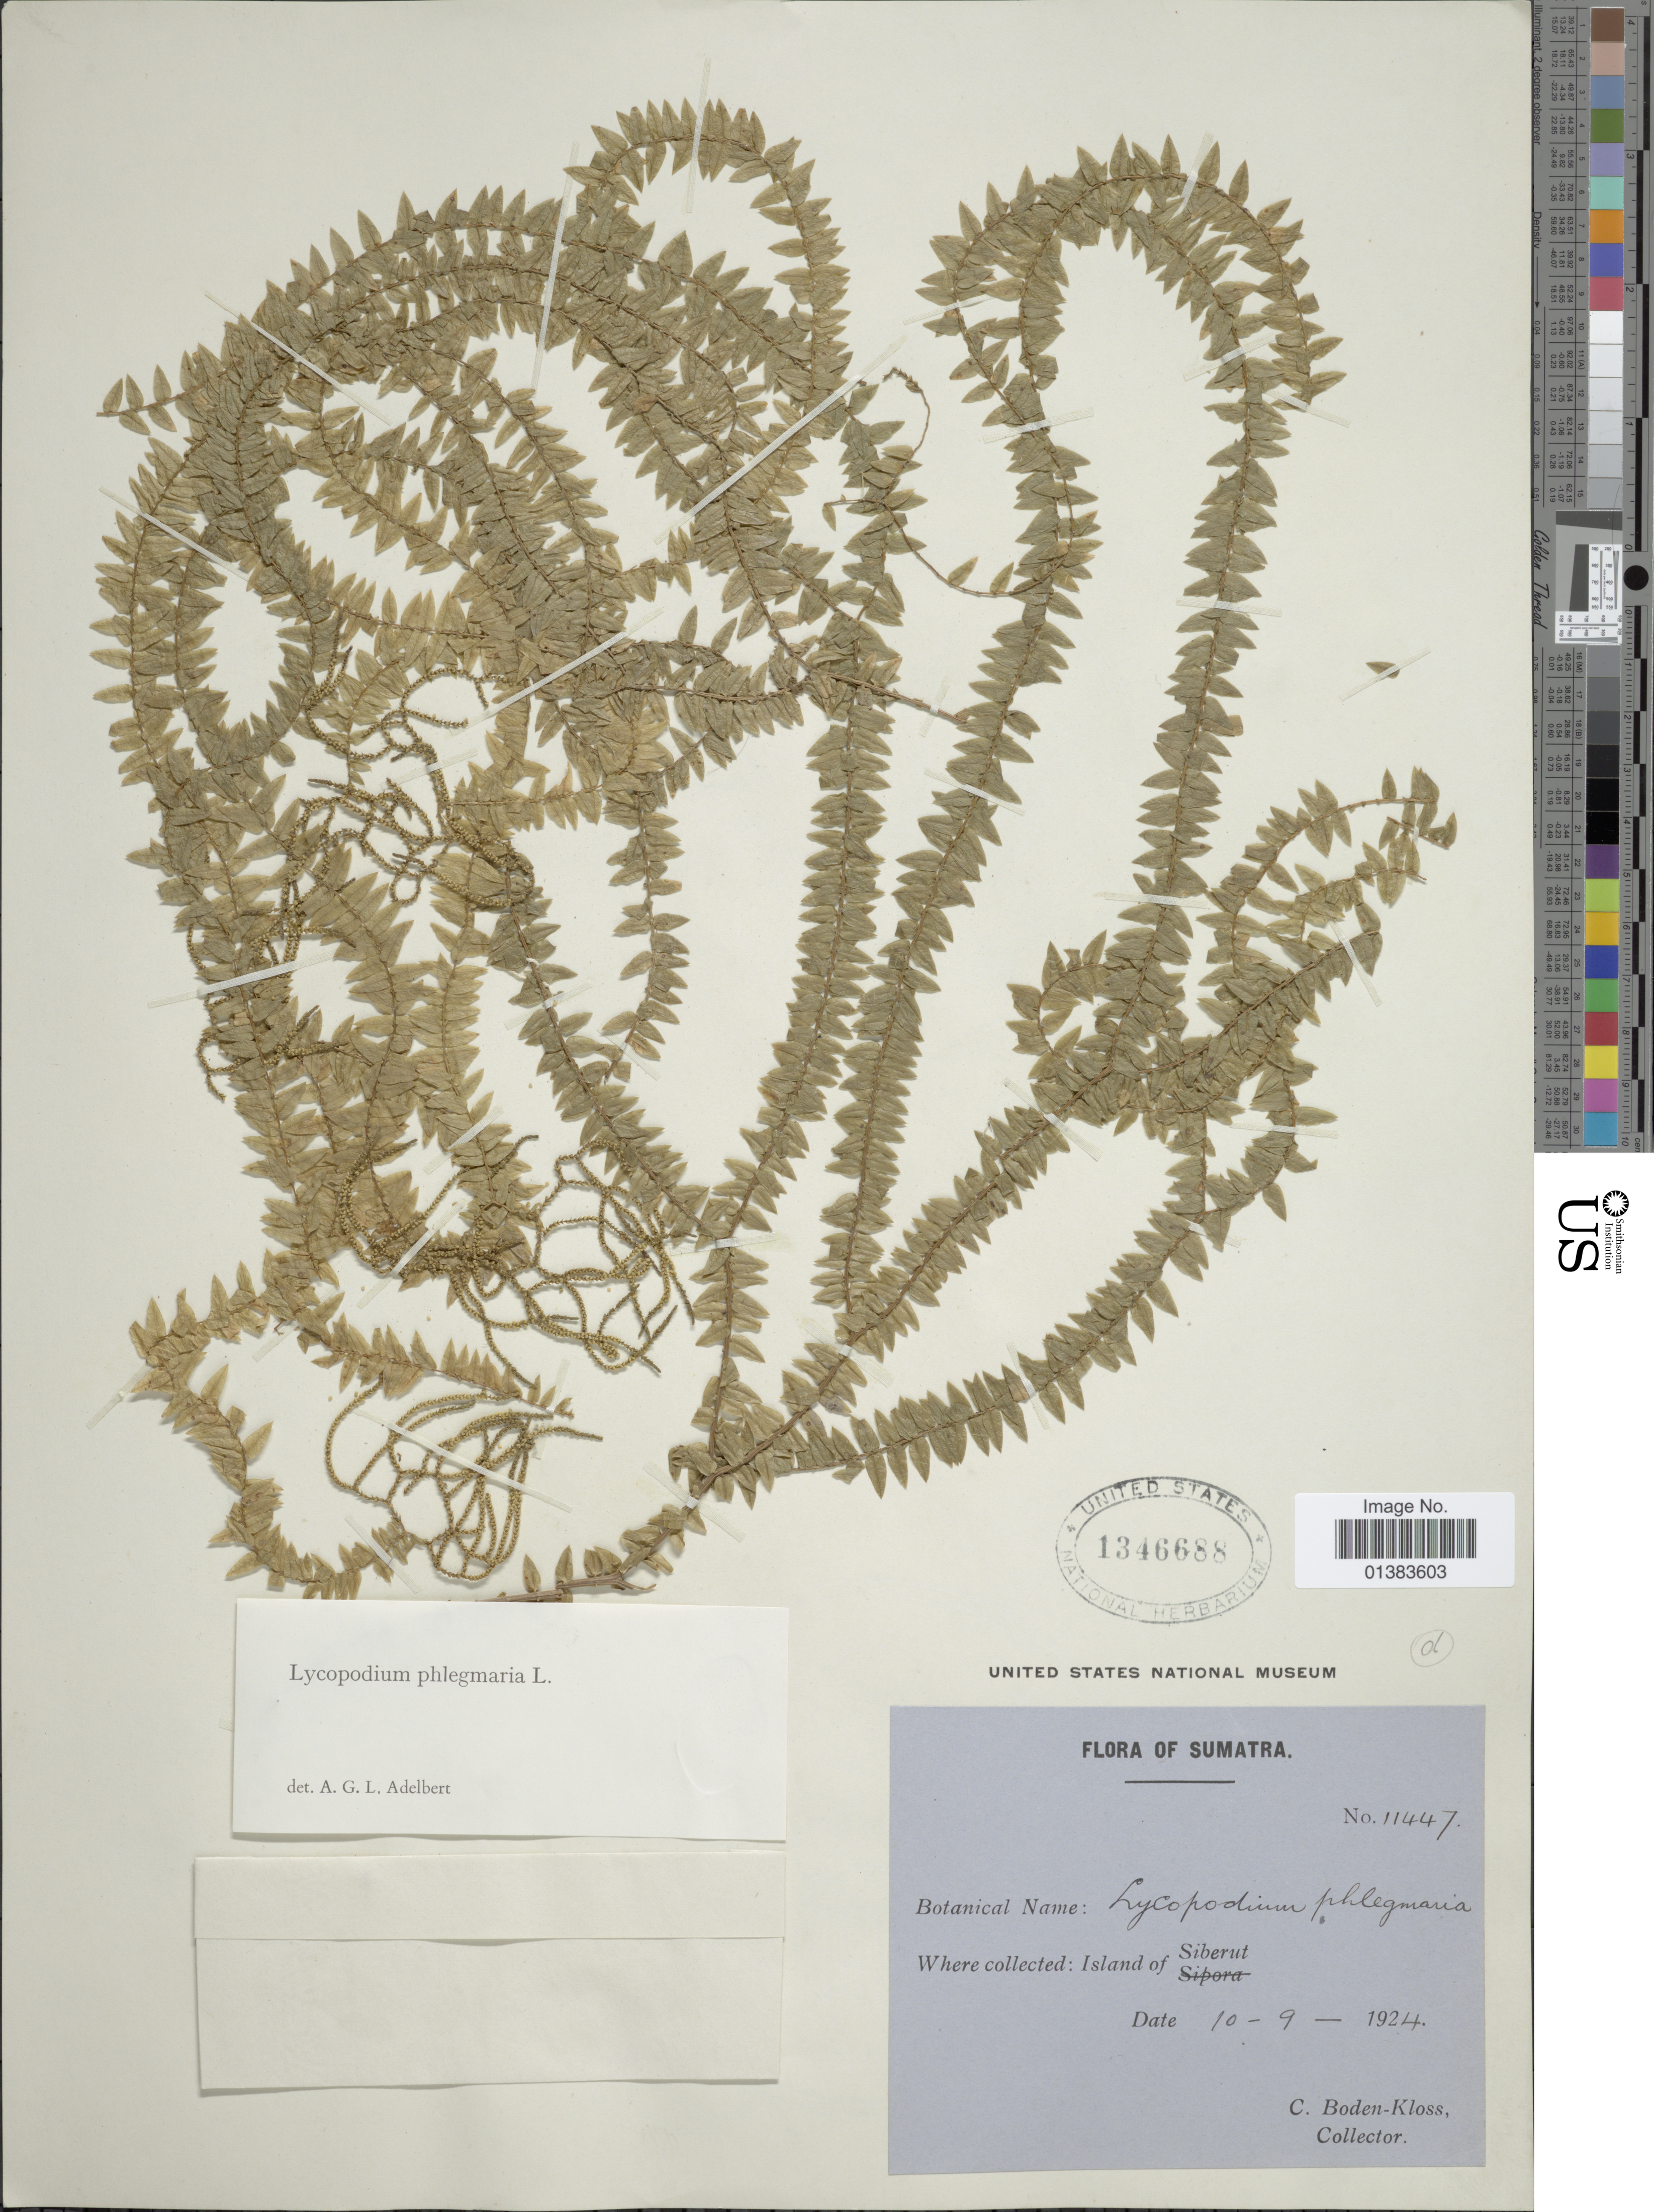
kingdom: Plantae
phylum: Tracheophyta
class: Lycopodiopsida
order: Lycopodiales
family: Lycopodiaceae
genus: Phlegmariurus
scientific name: Phlegmariurus phlegmaria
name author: (L.) Holub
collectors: C. Boden-Kloss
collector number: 11447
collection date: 1924-09-10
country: Indonesia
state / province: Sumatra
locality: Island of Siberut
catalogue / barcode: US 1346688